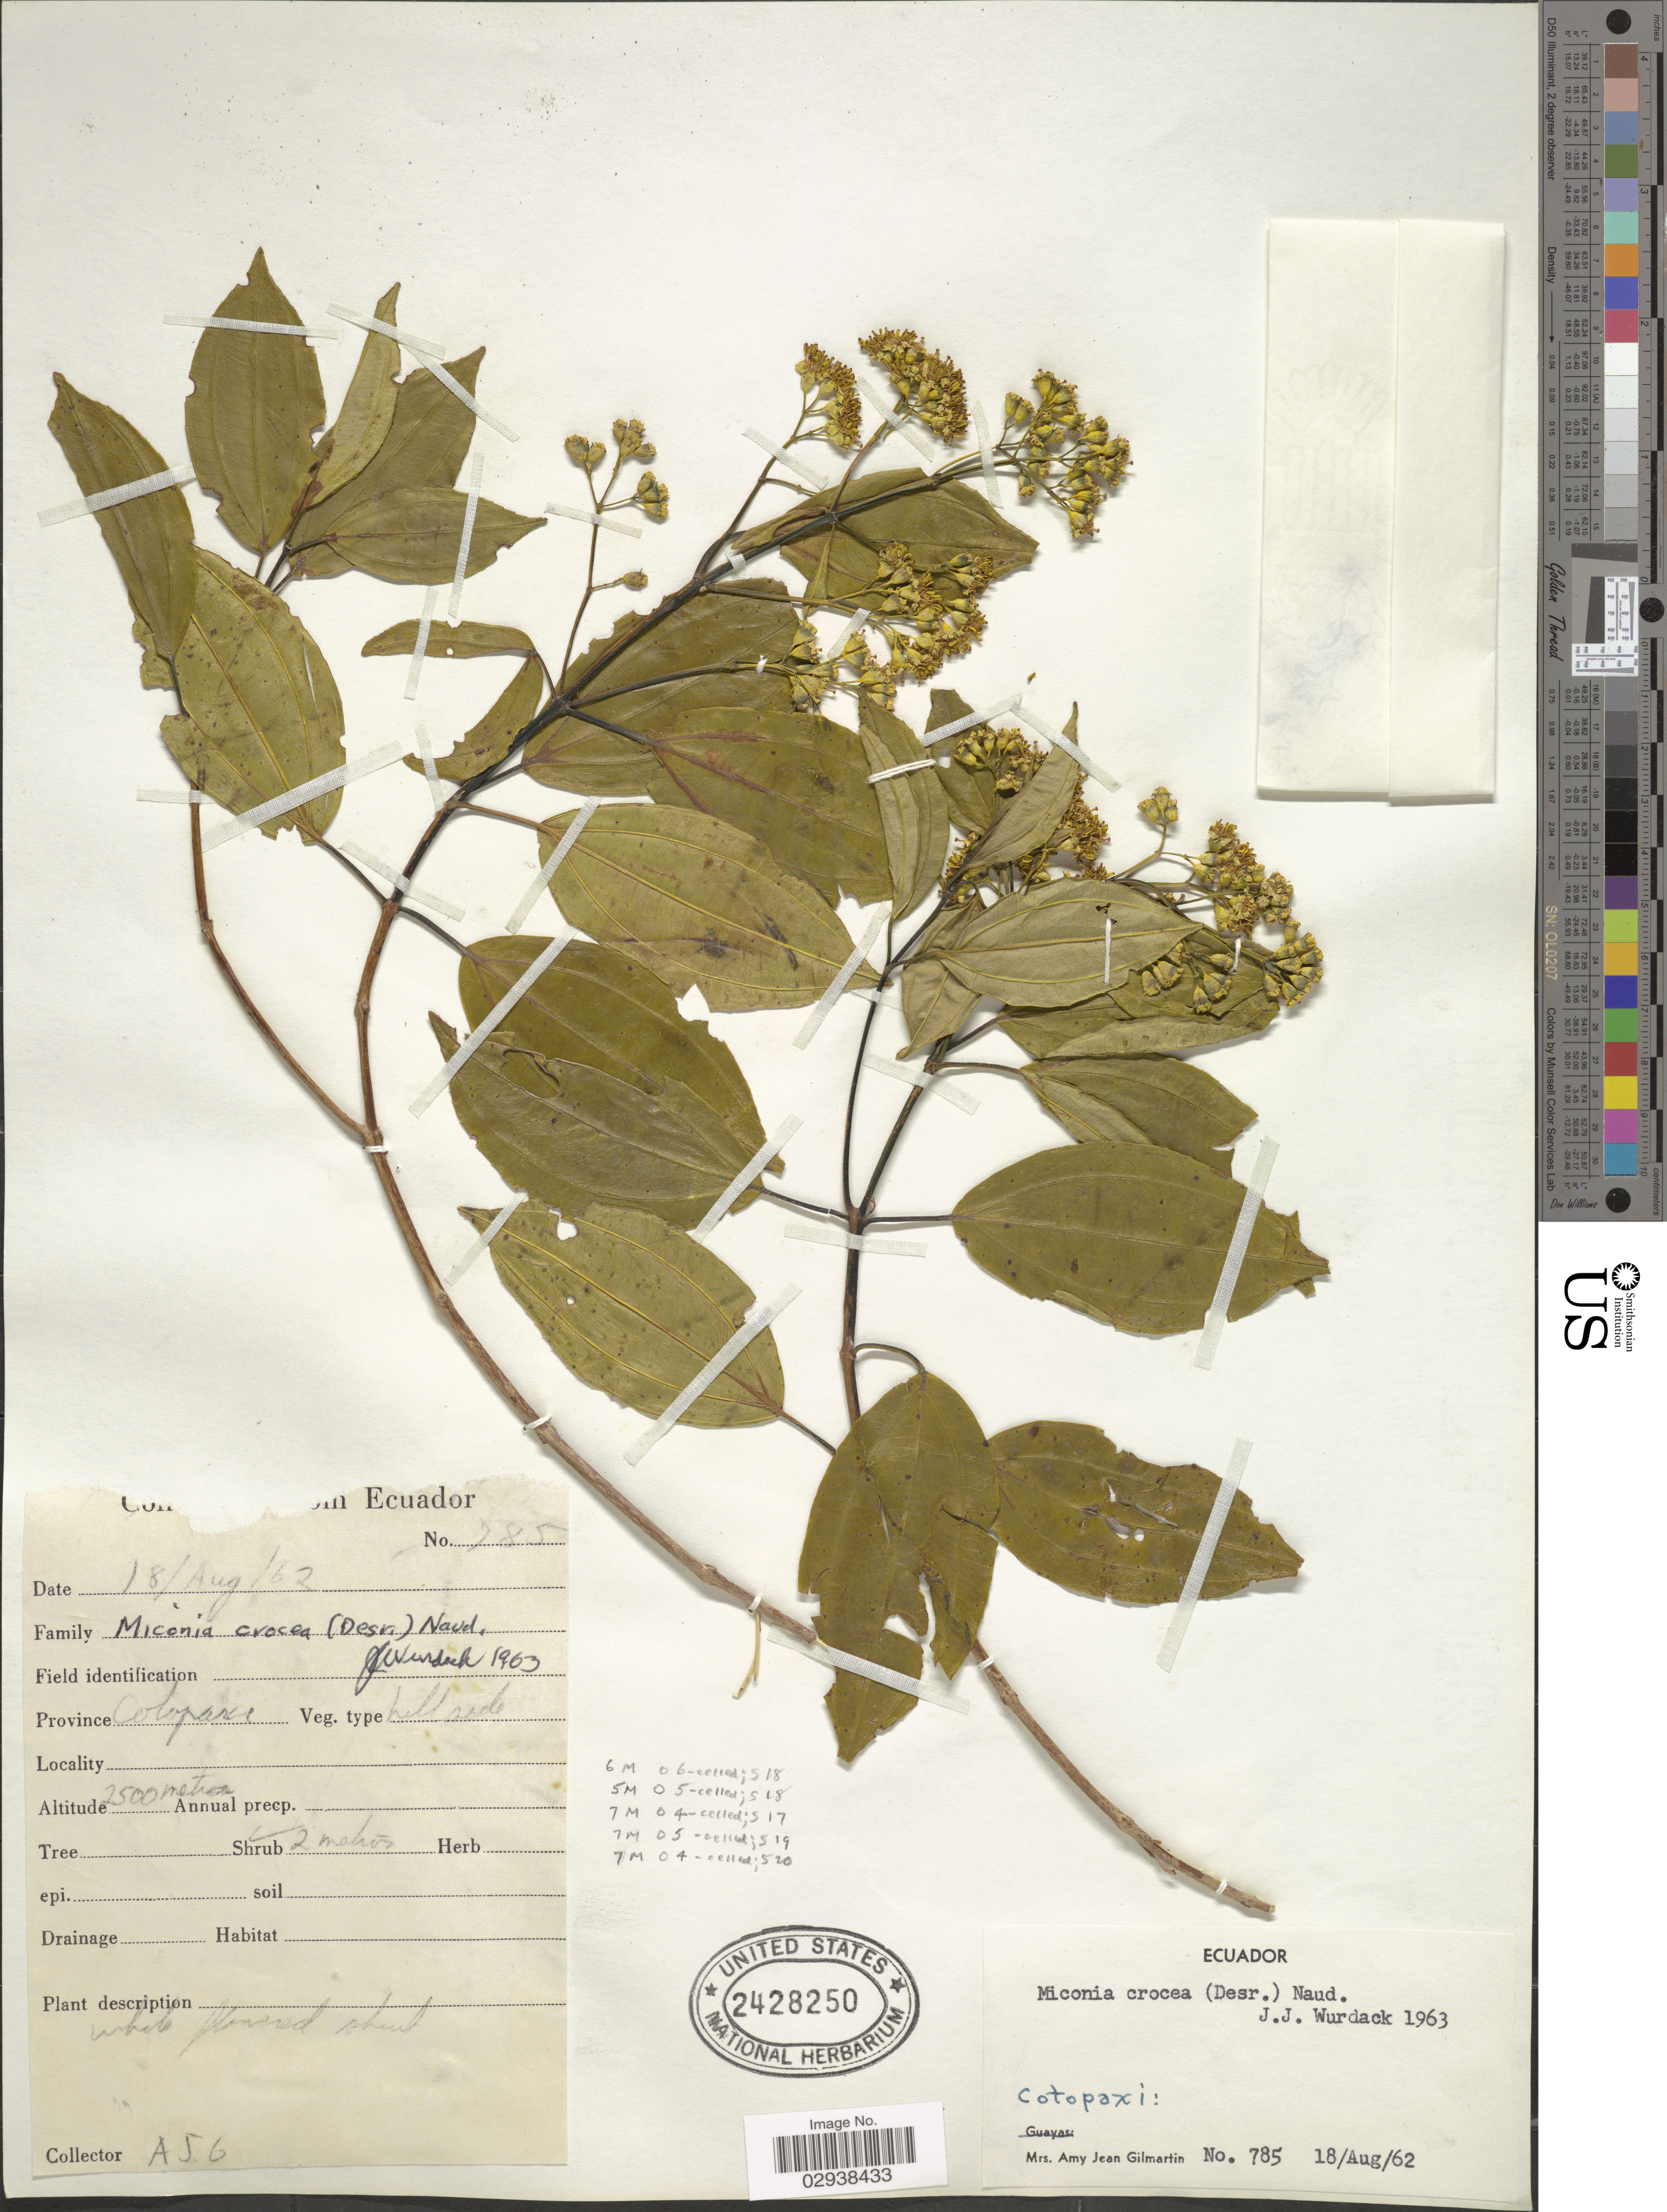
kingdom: Plantae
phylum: Tracheophyta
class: Magnoliopsida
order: Myrtales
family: Melastomataceae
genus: Miconia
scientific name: Miconia crocea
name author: (Desr.) Naudin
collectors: A. J. Gilmartin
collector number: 785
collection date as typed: Transcribed d/m/y: 18/8/62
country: Ecuador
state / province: Cotopaxi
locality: Cotopaxi.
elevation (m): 2500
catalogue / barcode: US 2428250